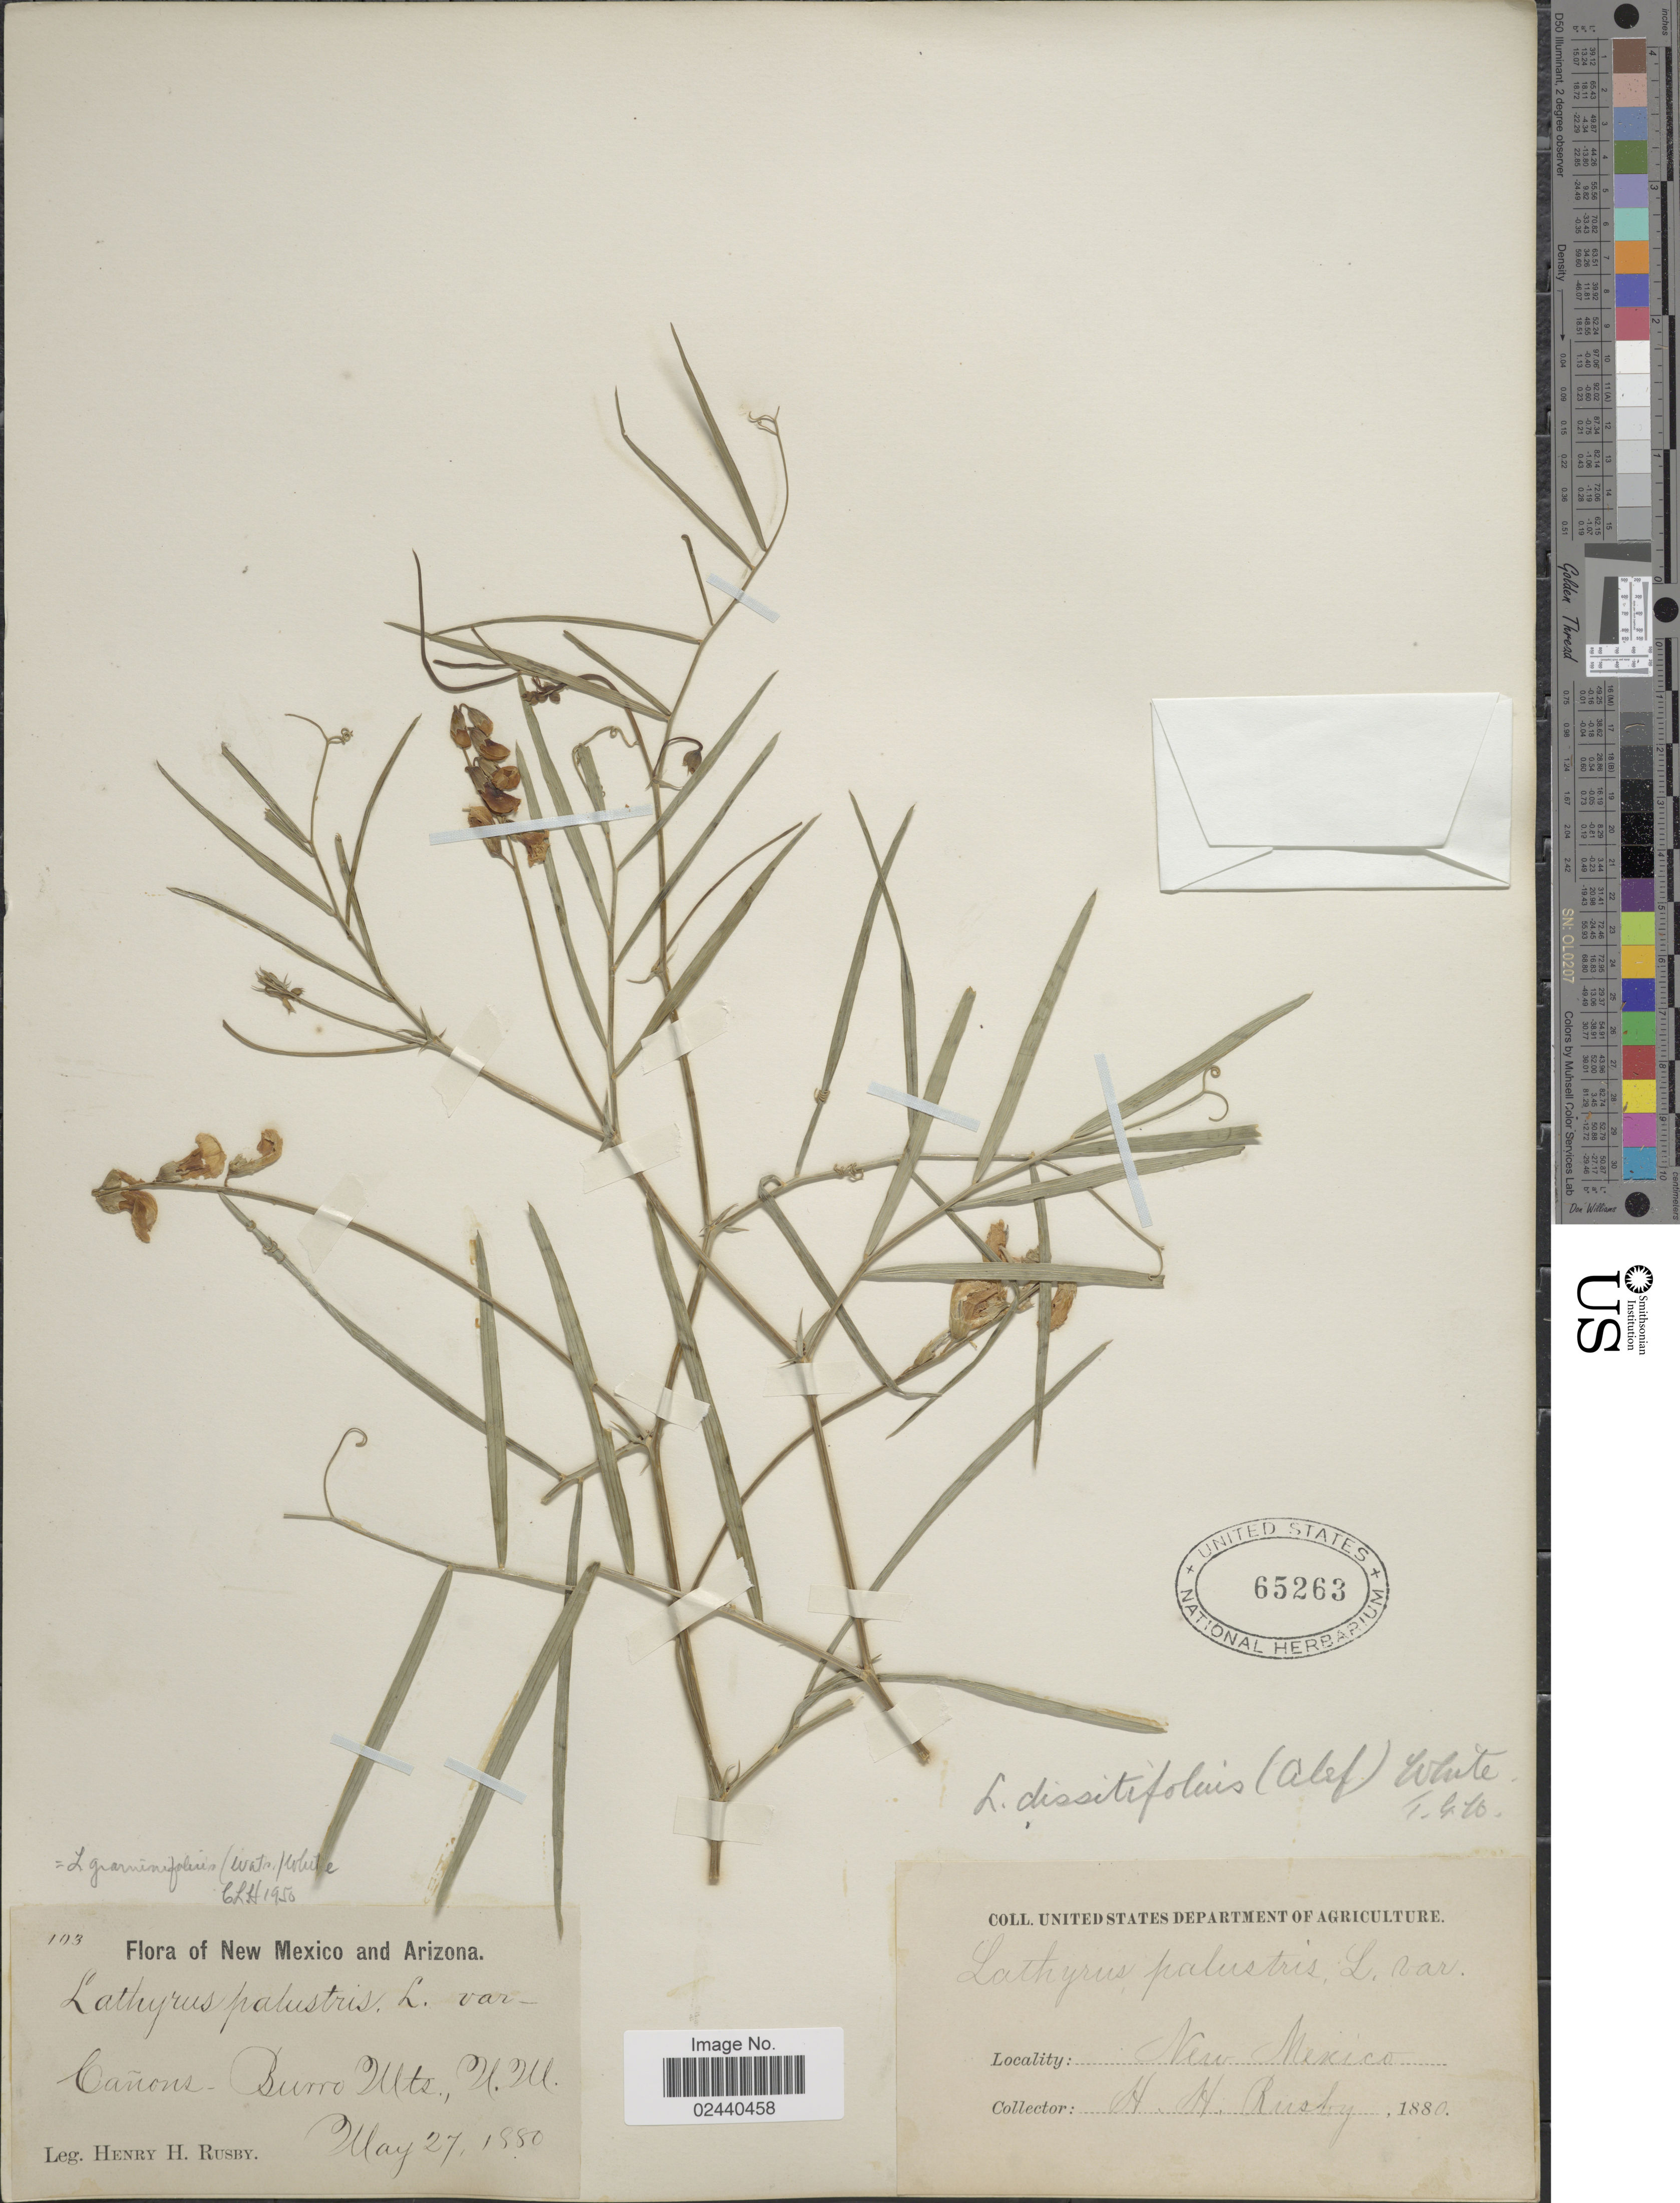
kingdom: Plantae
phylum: Tracheophyta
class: Magnoliopsida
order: Fabales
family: Fabaceae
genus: Lathyrus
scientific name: Lathyrus graminifolius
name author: (S. Watson) T.G. White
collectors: H. H. Rusby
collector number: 103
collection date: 1880-05-27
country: United States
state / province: New Mexico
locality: Canons, Burro Mts., N.M.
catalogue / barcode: US 65263